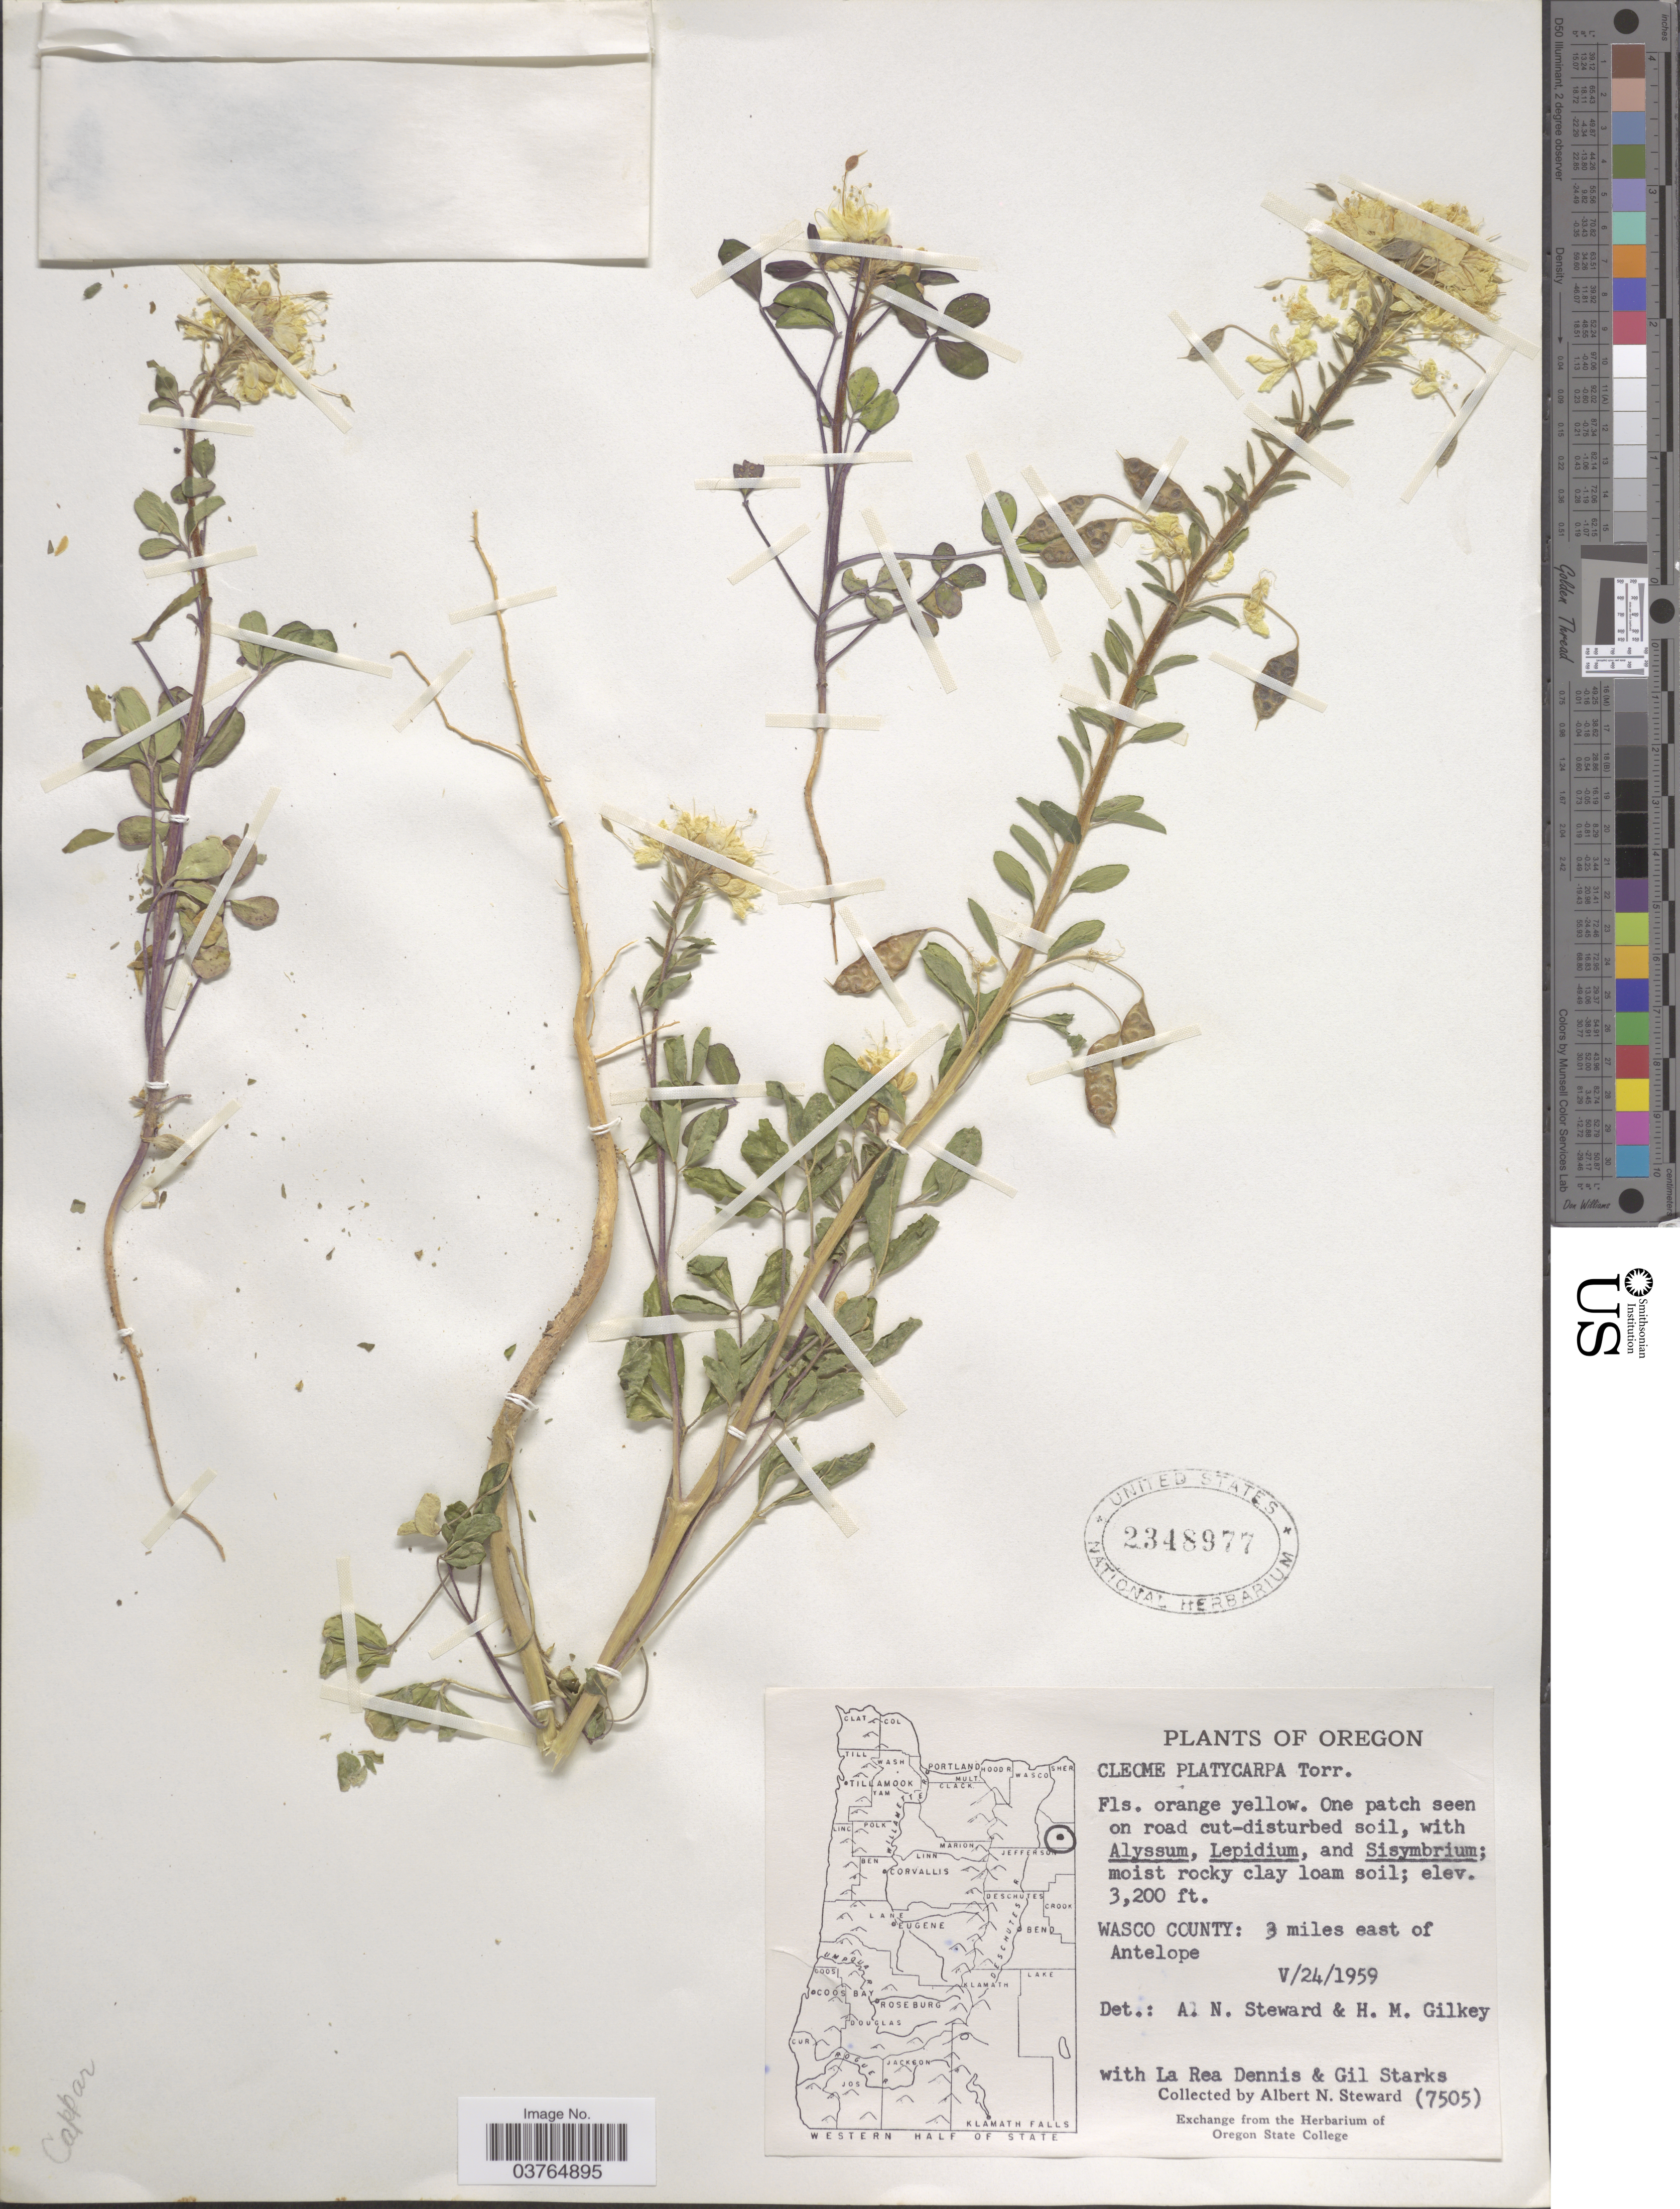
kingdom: Plantae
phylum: Tracheophyta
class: Magnoliopsida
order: Brassicales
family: Cleomaceae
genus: Cleomella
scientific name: Cleomella platycarpa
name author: (Torr.) Roalson & J.C. Hall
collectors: A. N. Steward, L. Dennis & G. Starks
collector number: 7505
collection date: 1959-05-24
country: United States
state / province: Oregon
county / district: Wasco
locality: Wasco County: 3 miles east of Antelope.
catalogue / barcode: US 2348977